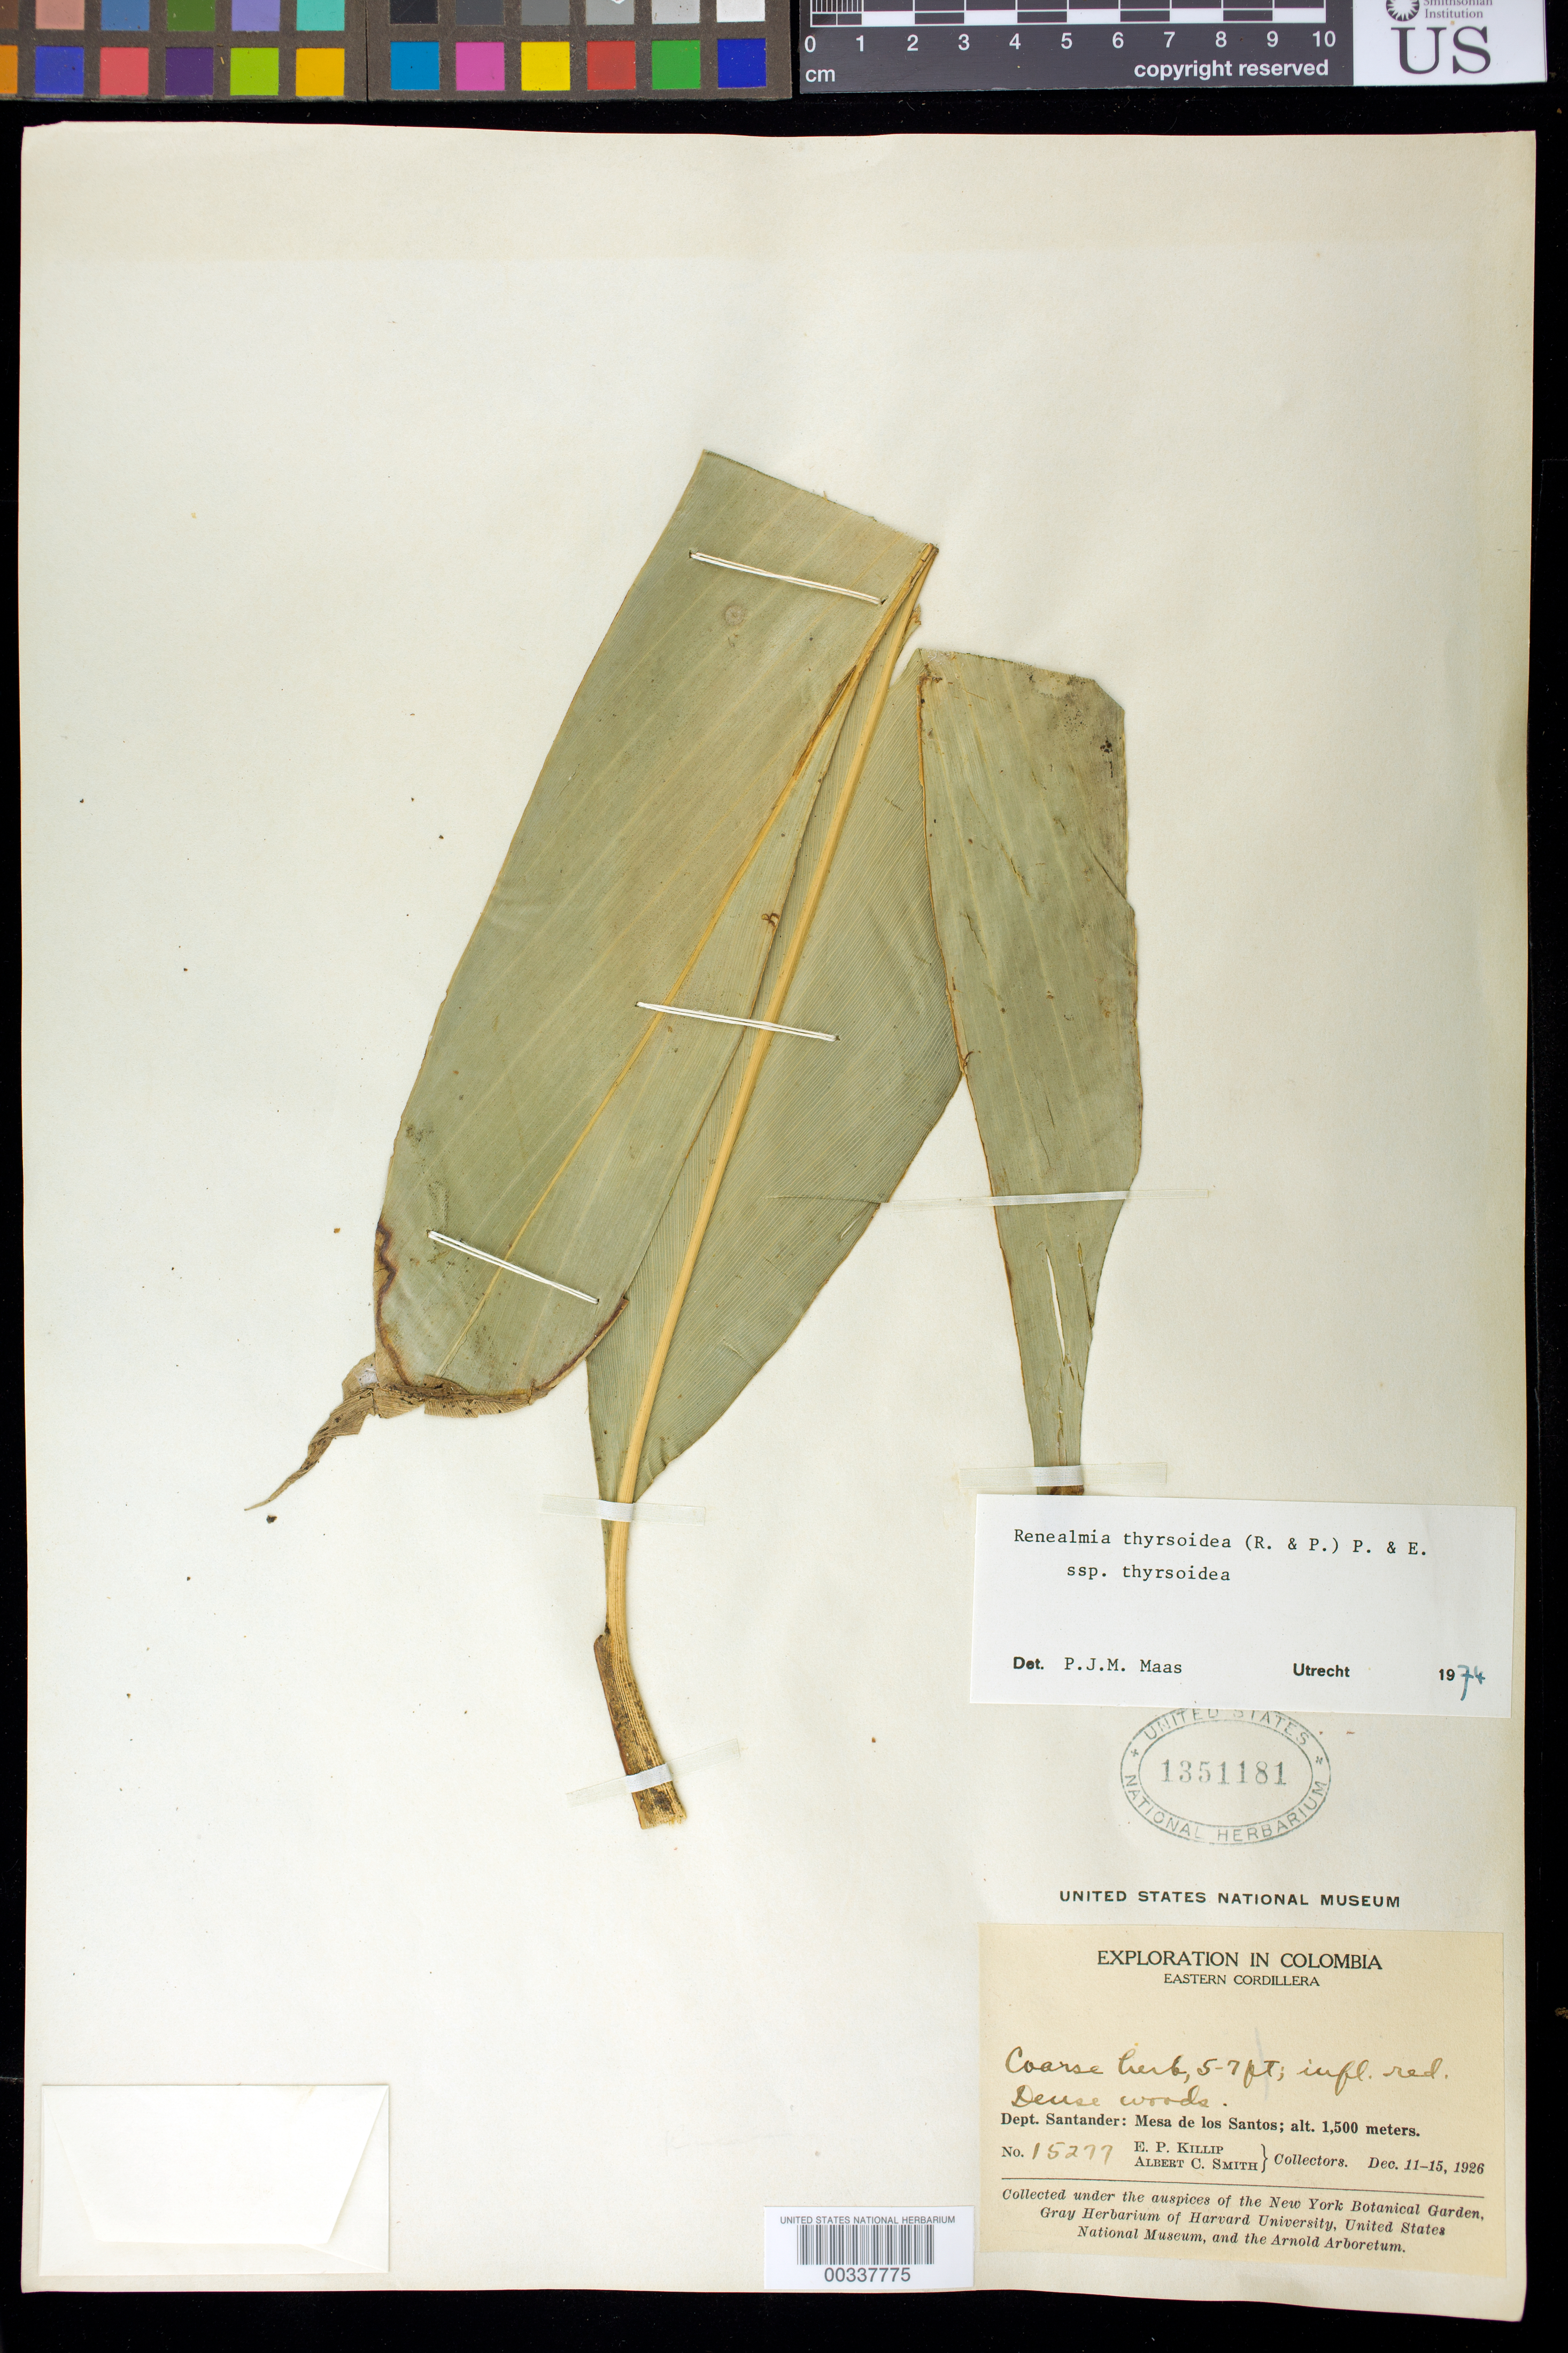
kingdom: Plantae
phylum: Tracheophyta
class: Liliopsida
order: Zingiberales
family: Zingiberaceae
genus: Renealmia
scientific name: Renealmia thyrsoidea subsp. thyrsoidea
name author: (Ruiz & Pav.) Poepp. & Endl.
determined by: Maas, Paul J. M.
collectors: E. P. Killip & A. C. Smith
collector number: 15277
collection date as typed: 11 Dec 1926 to 15 Dec 1926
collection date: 1926-12-11/1926-12-15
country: Colombia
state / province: Santander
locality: Eastern Cordillera, Mesa de Los Santos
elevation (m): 1500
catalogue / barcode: US 1351181